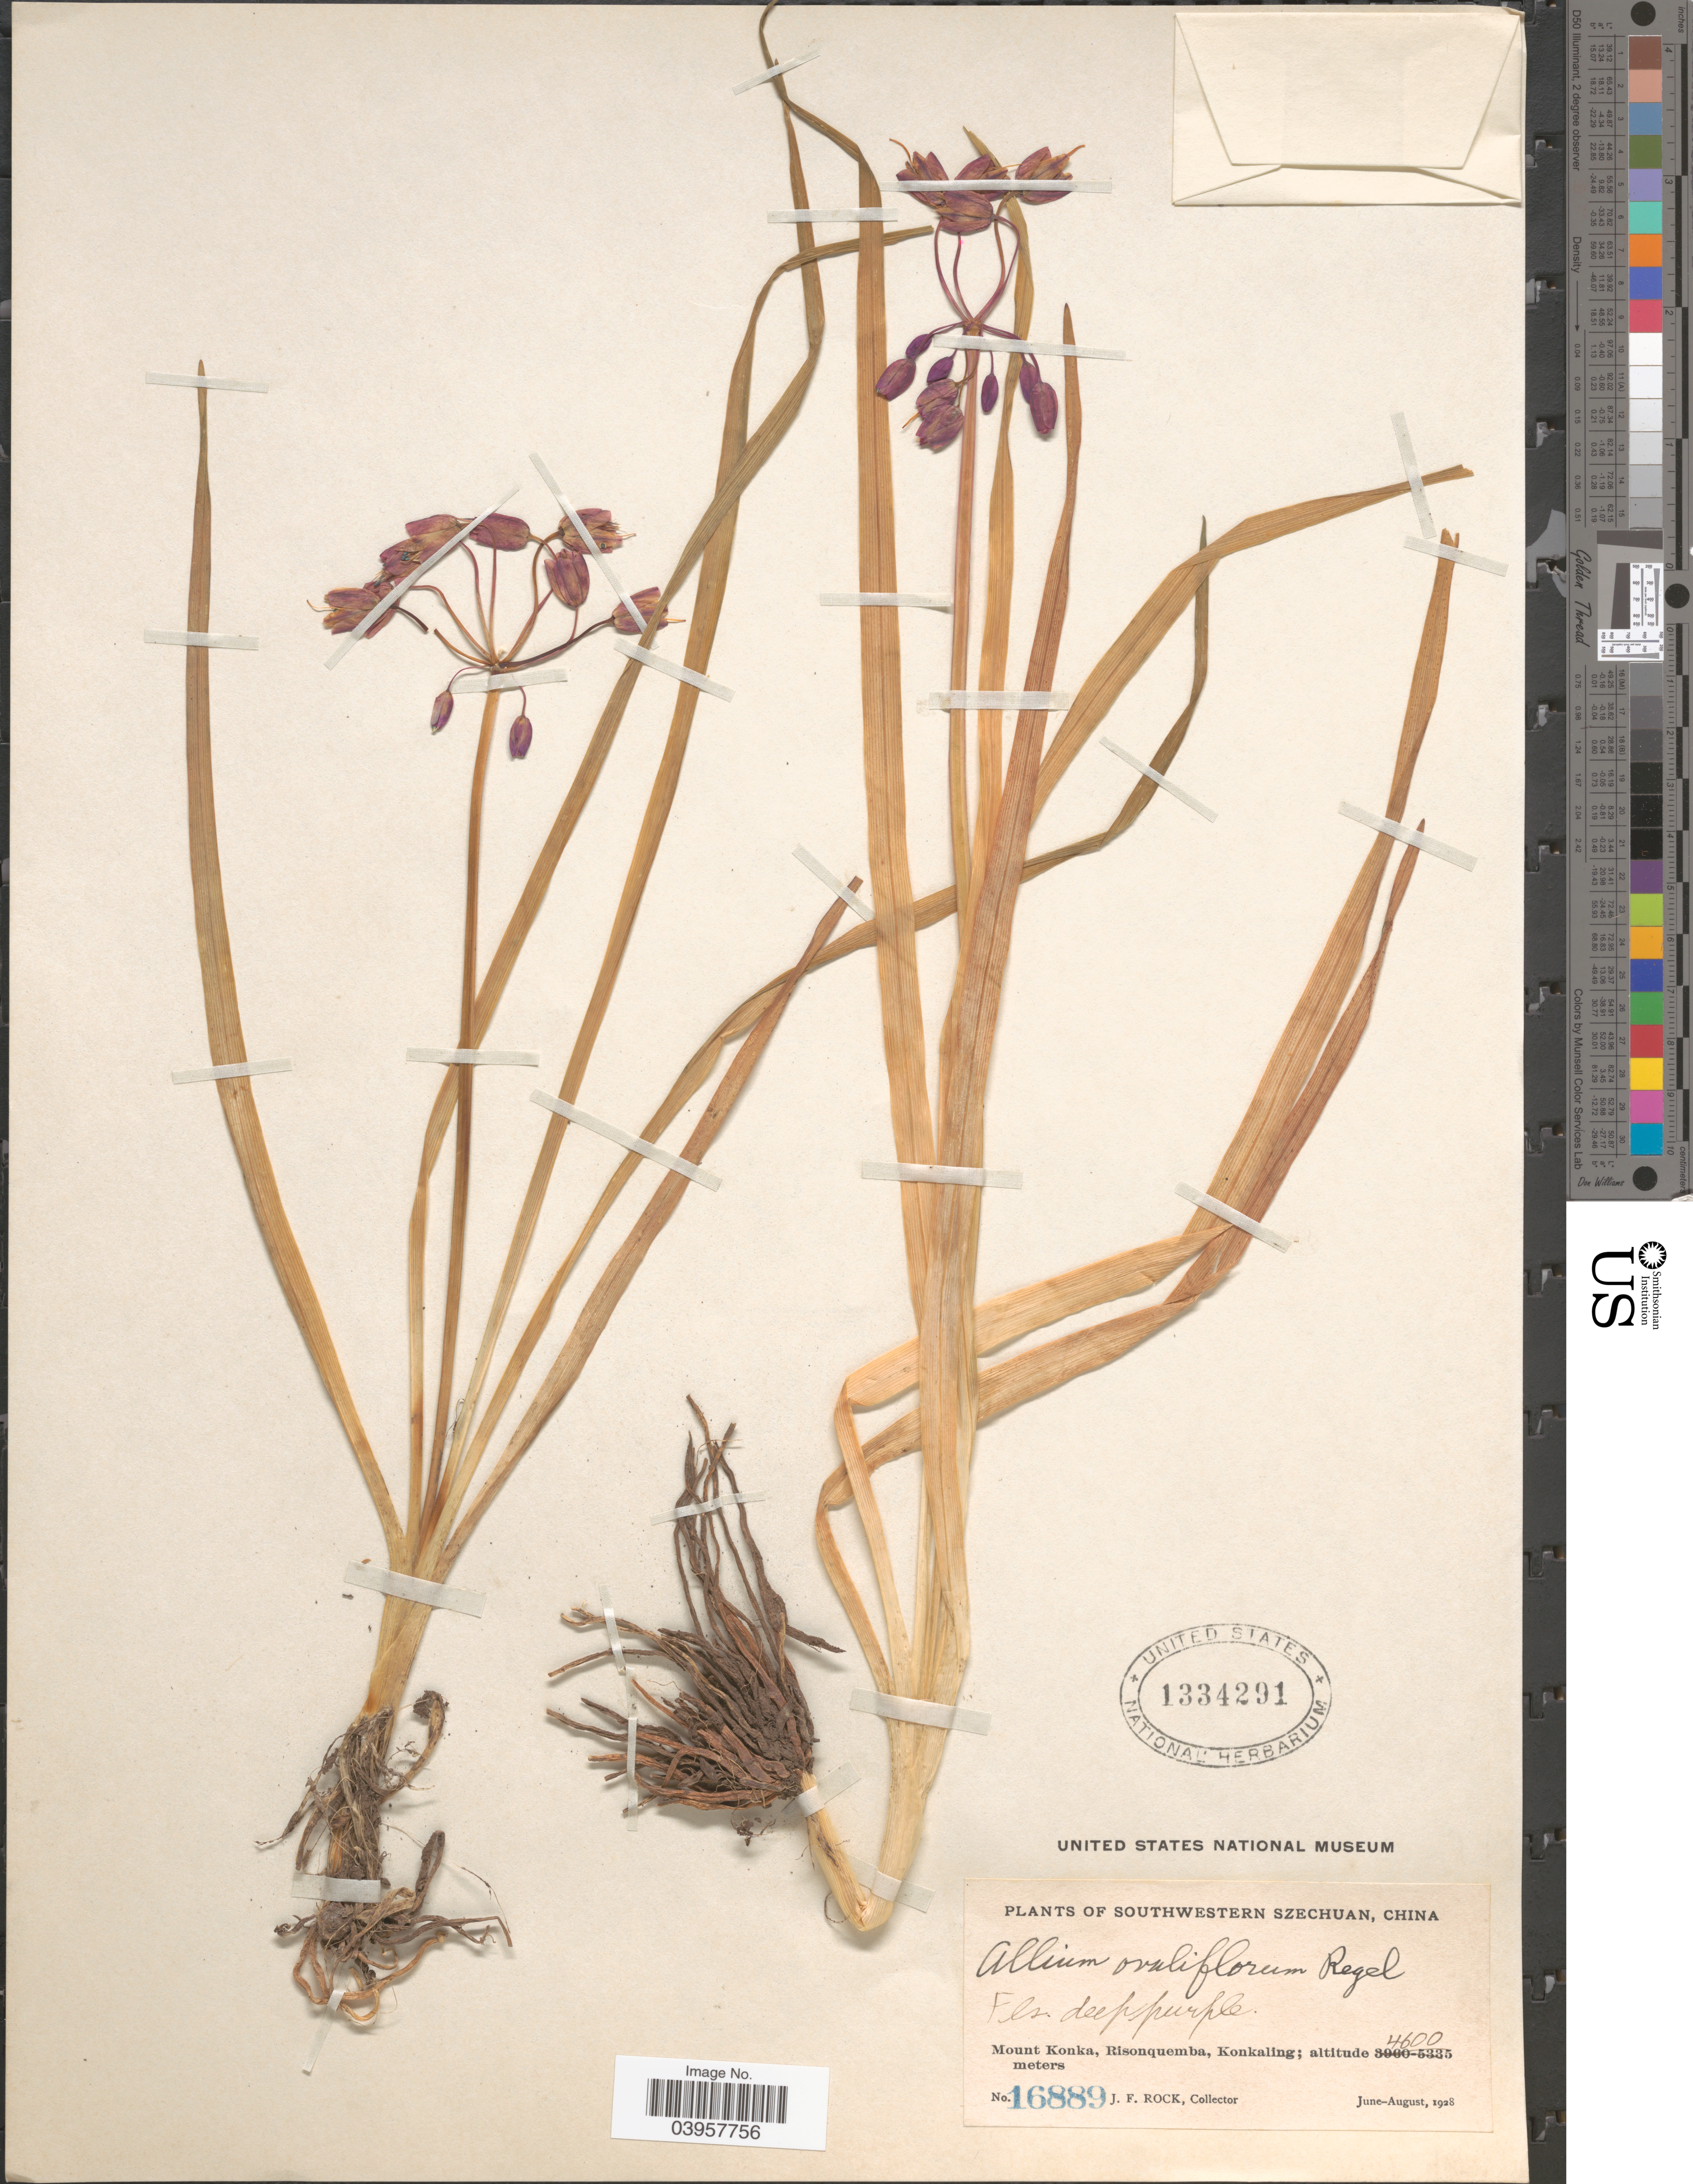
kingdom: Plantae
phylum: Tracheophyta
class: Liliopsida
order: Asparagales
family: Amaryllidaceae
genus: Allium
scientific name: Allium ovalifolium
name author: Hand.-Mazz.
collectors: J. Rock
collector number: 16889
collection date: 1928-06/1928-08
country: China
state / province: Sichuan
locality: Southwestern Szechuan. Mount Konka, Risonquemba, Konkaling.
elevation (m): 4600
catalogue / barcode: US 1334291